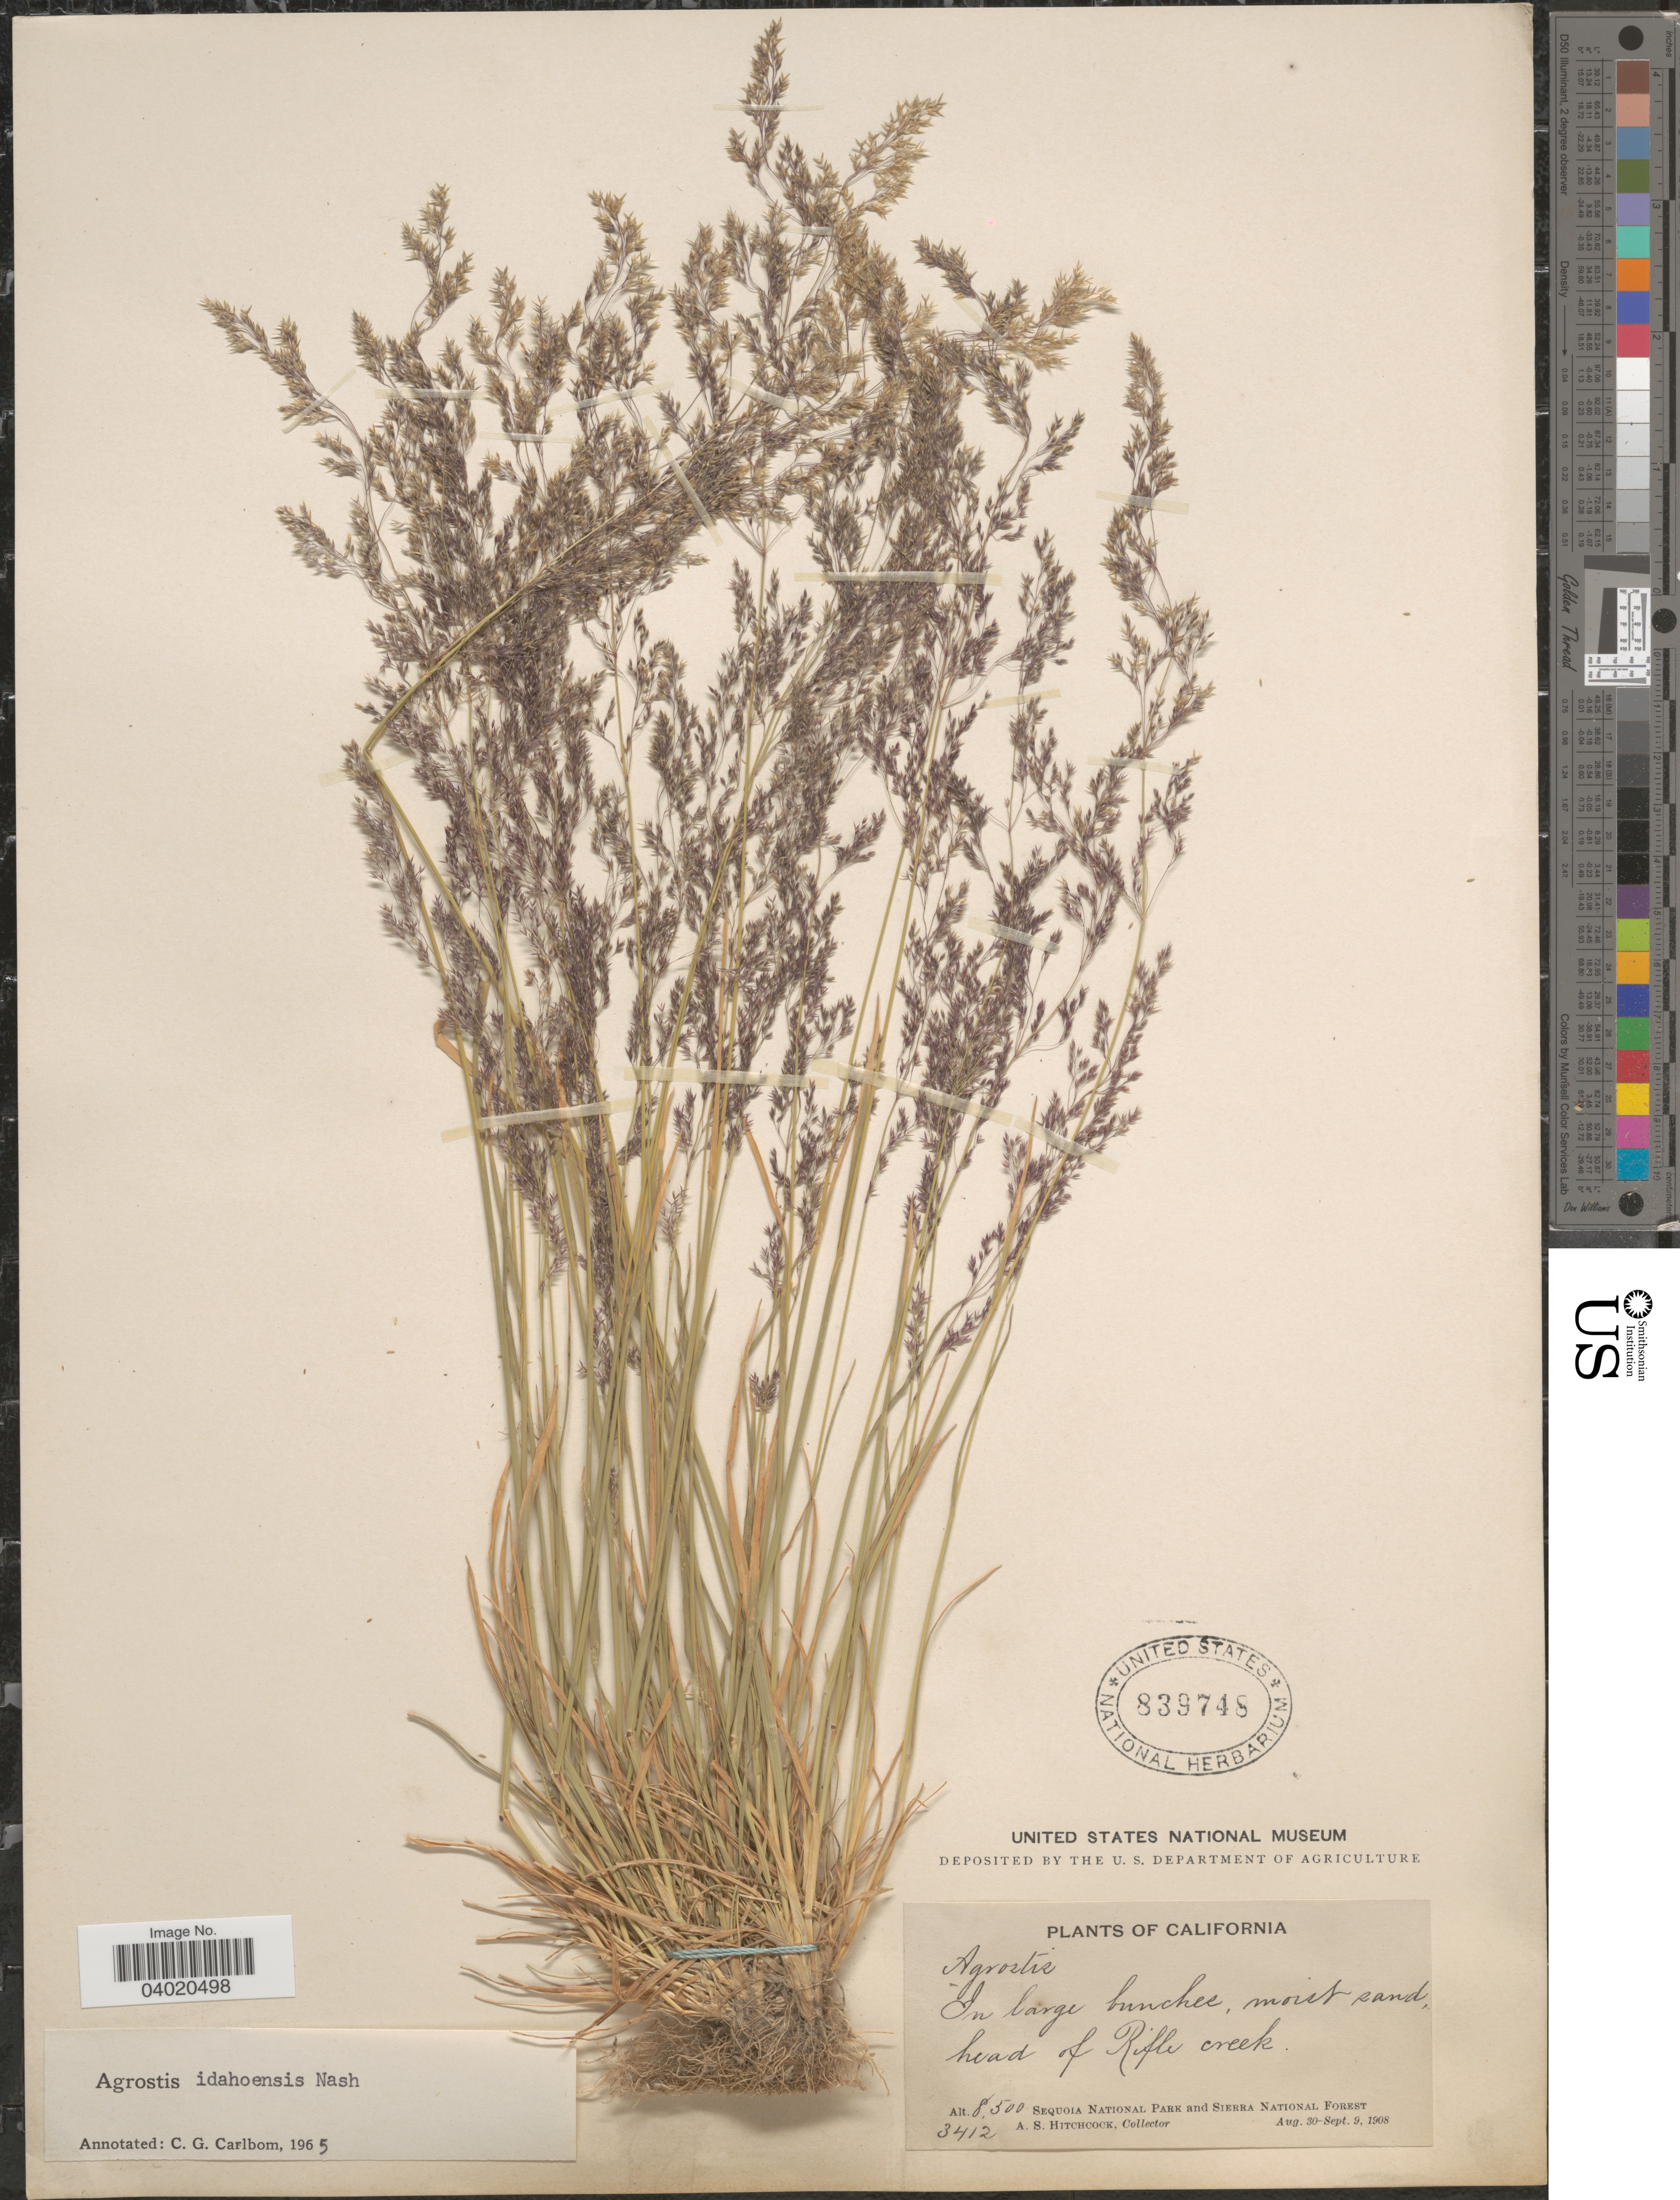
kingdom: Plantae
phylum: Tracheophyta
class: Liliopsida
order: Poales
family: Poaceae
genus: Agrostis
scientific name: Agrostis idahoensis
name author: Nash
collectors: A. S. Hitchcock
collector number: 3412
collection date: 1908-08-30/1908-09-09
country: United States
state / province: California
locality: In large bunches, moist sand, head of Rifle creek. Sequoia National Park and Sierra National Forest.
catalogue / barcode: US 839748